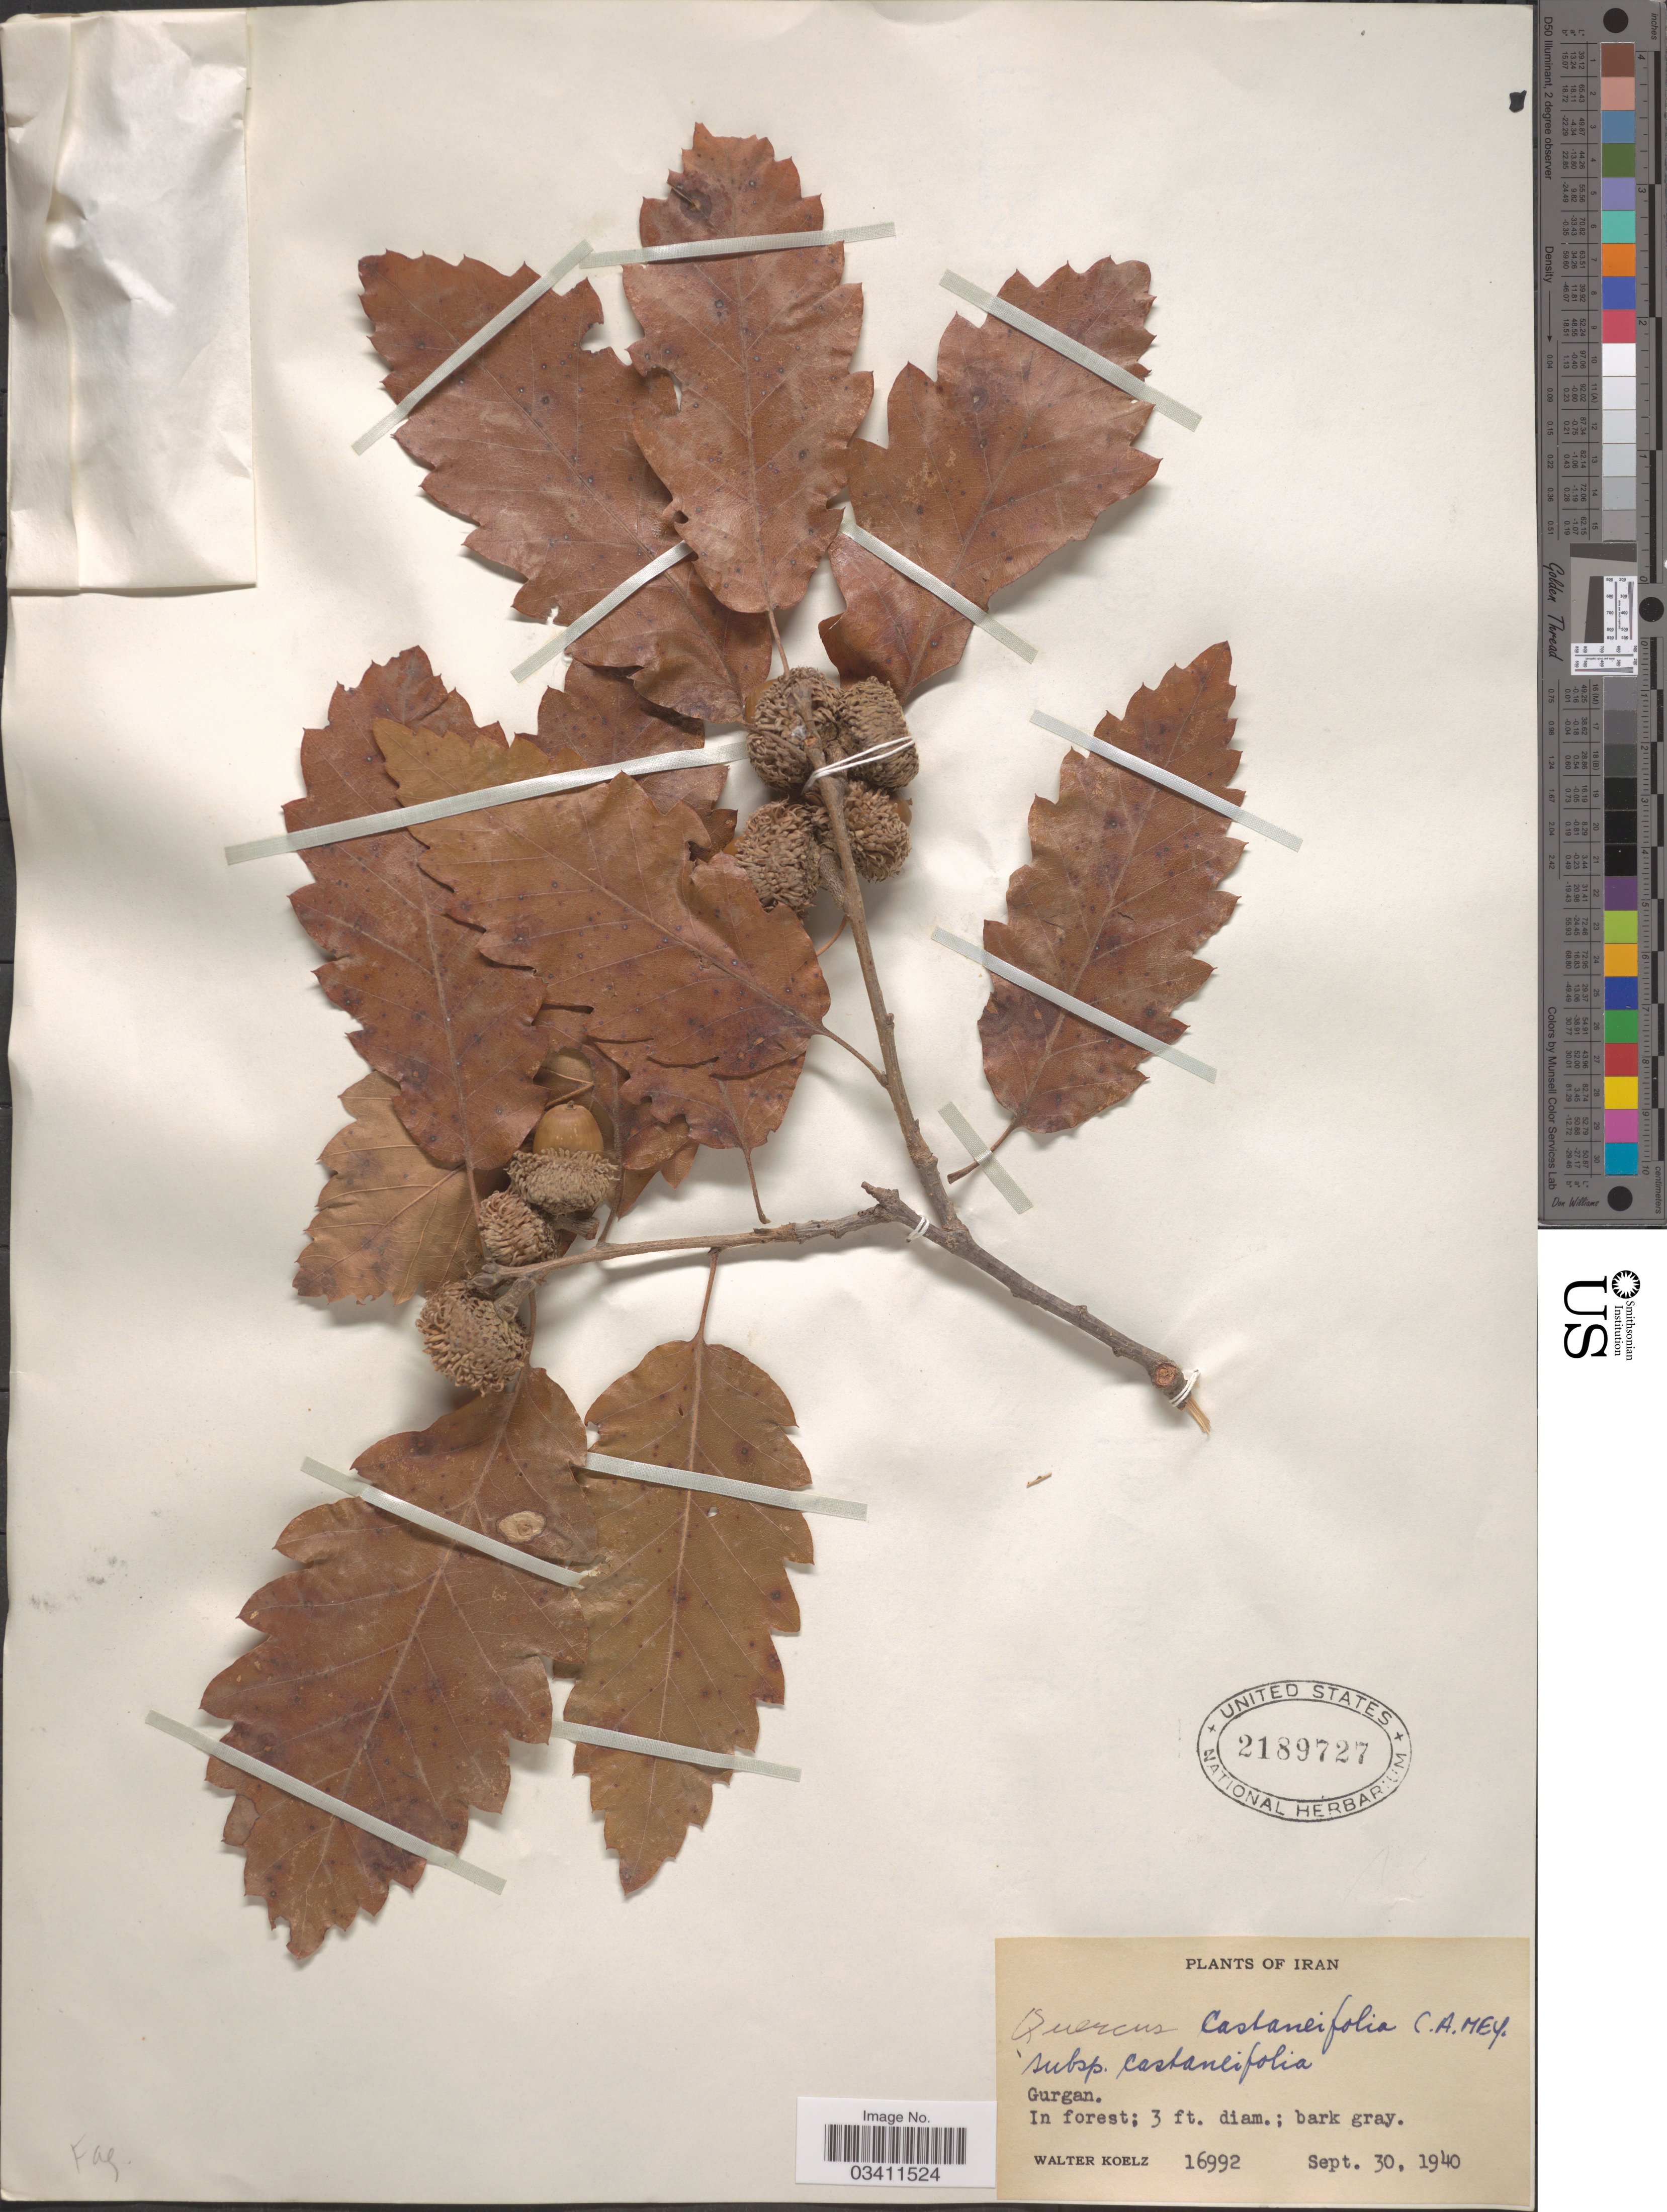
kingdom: Plantae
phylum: Tracheophyta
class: Magnoliopsida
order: Fagales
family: Fagaceae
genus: Quercus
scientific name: Quercus castaneifolia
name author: C.A. Mey.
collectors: W. N. Koelz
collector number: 16992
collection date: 1940-09-30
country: Iran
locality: Gurgan.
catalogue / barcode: US 2189727